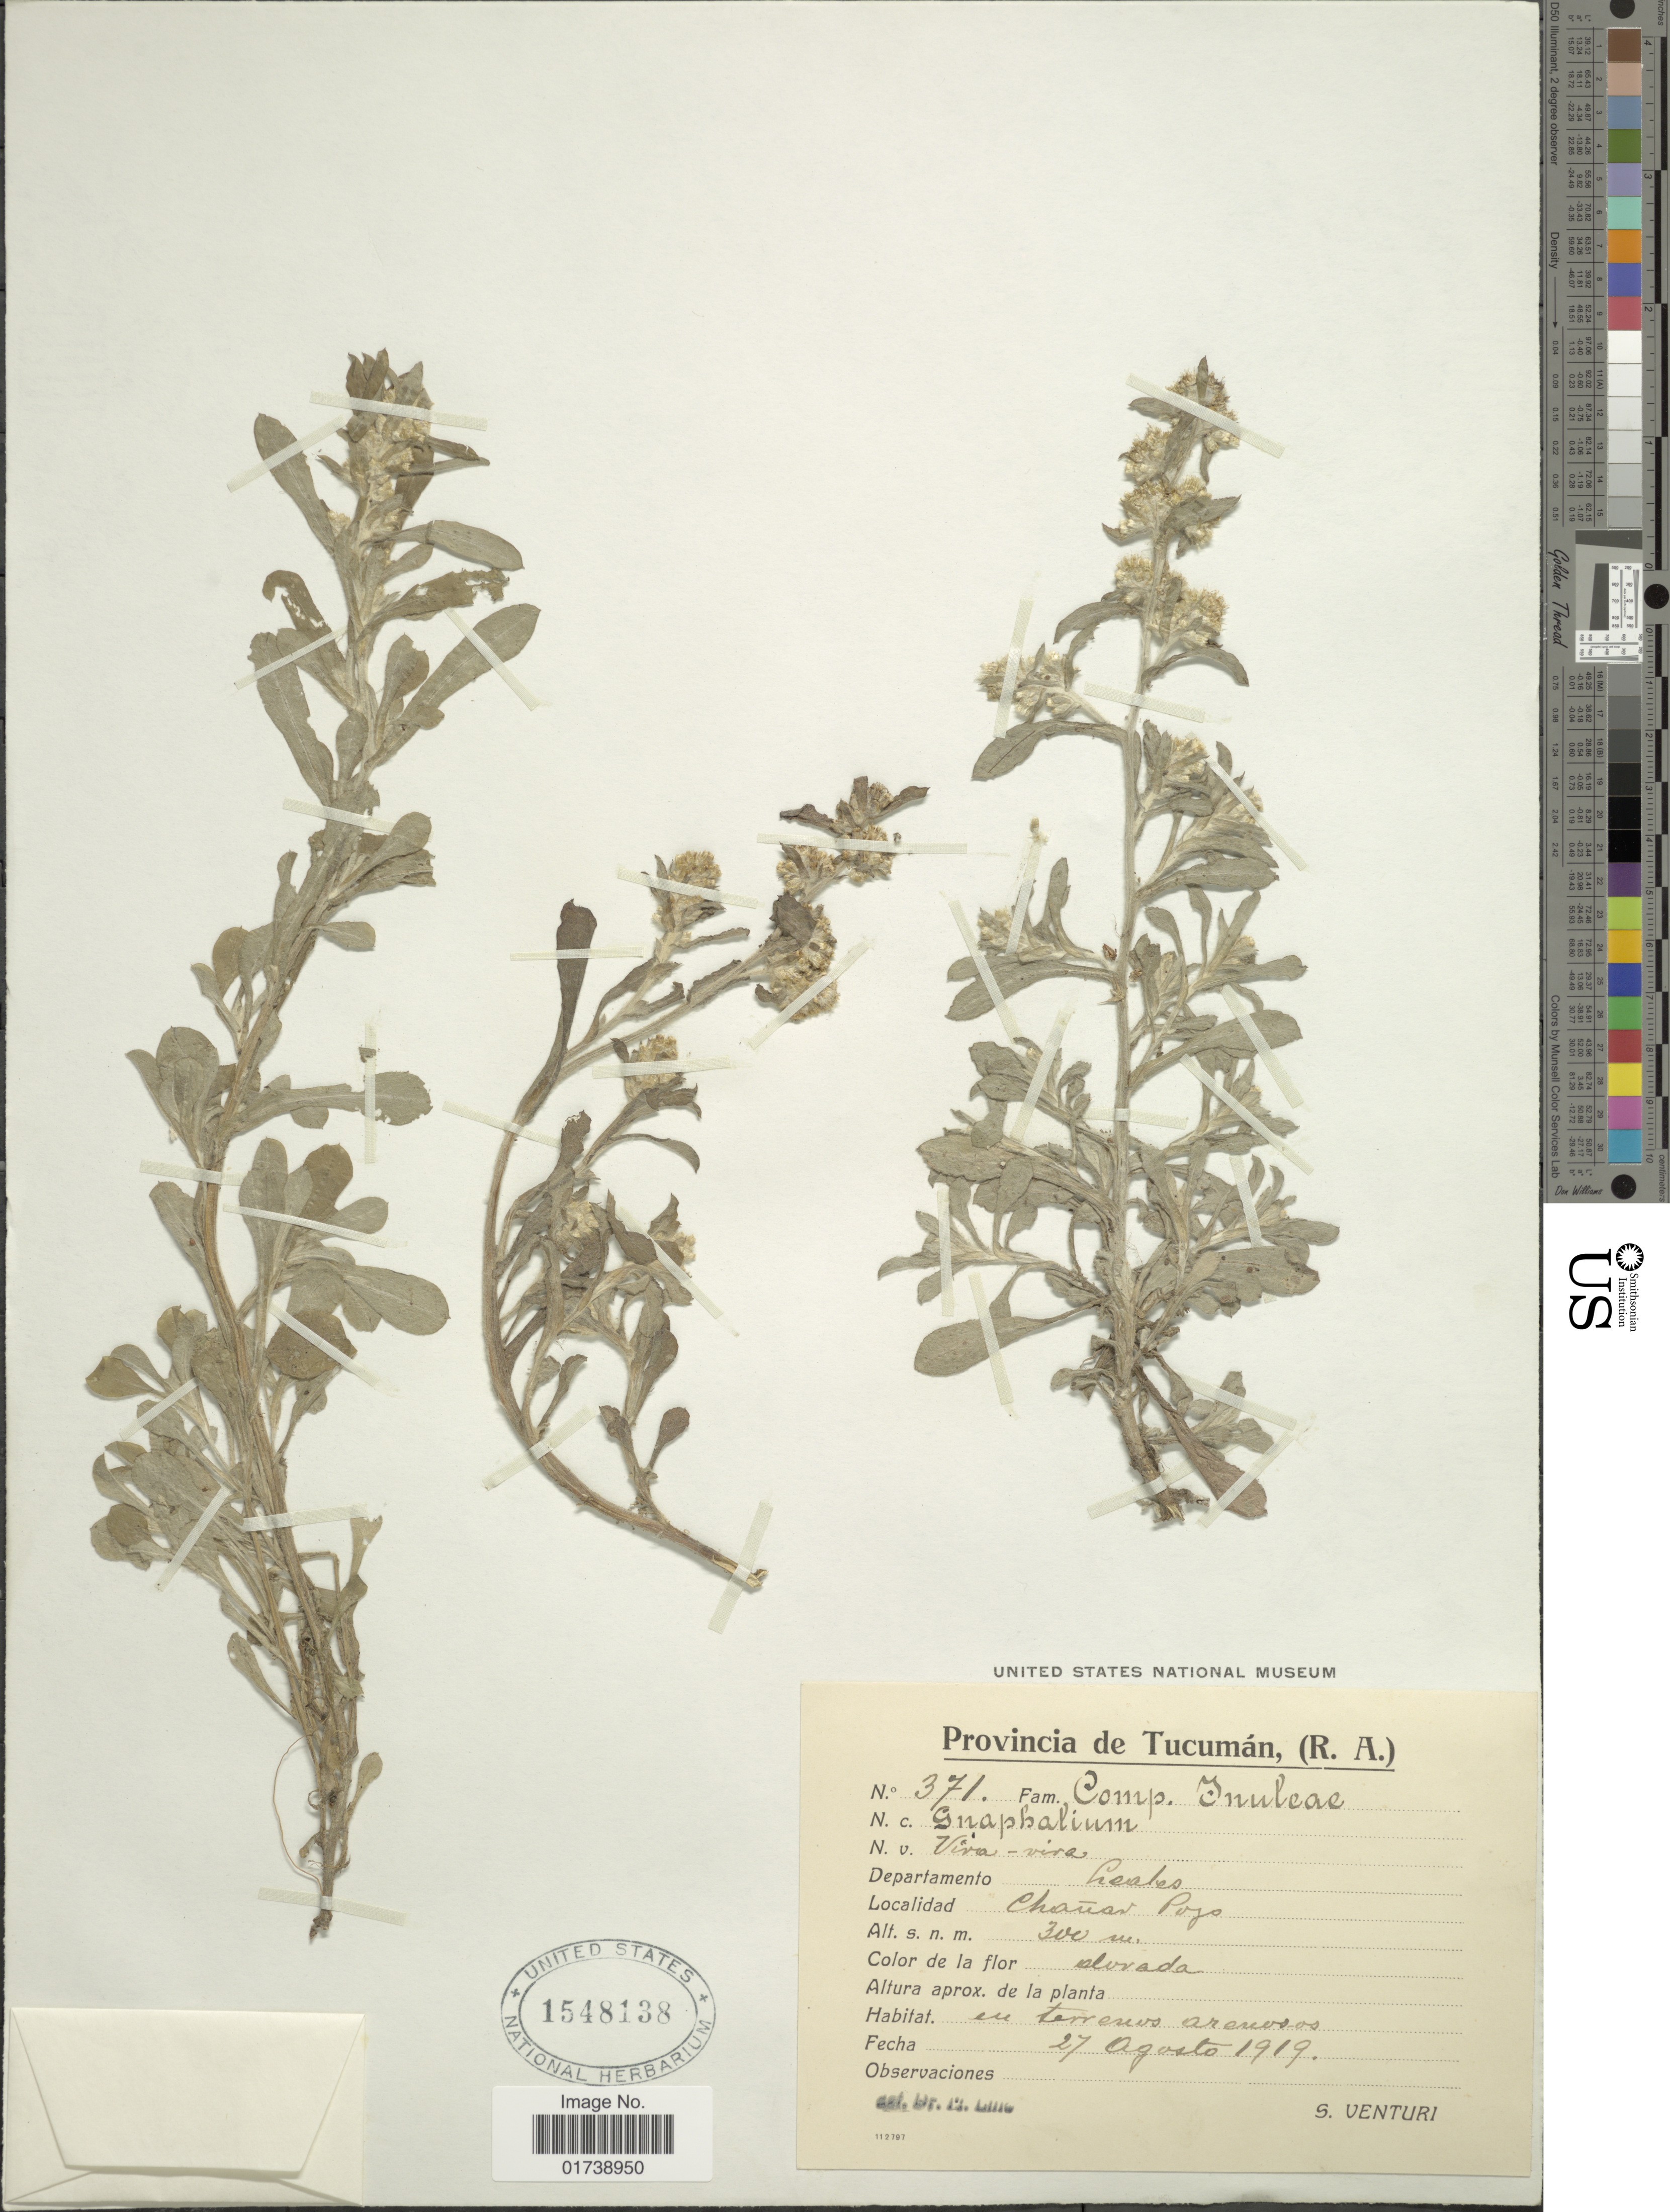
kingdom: Plantae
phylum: Tracheophyta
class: Magnoliopsida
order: Asterales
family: Asteraceae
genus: Gamochaeta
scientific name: Gamochaeta sp.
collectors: S. Venturi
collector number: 371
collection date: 1919-08-27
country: Argentina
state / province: Tucuman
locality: Chanar Pojo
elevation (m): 300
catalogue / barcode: US 1548138